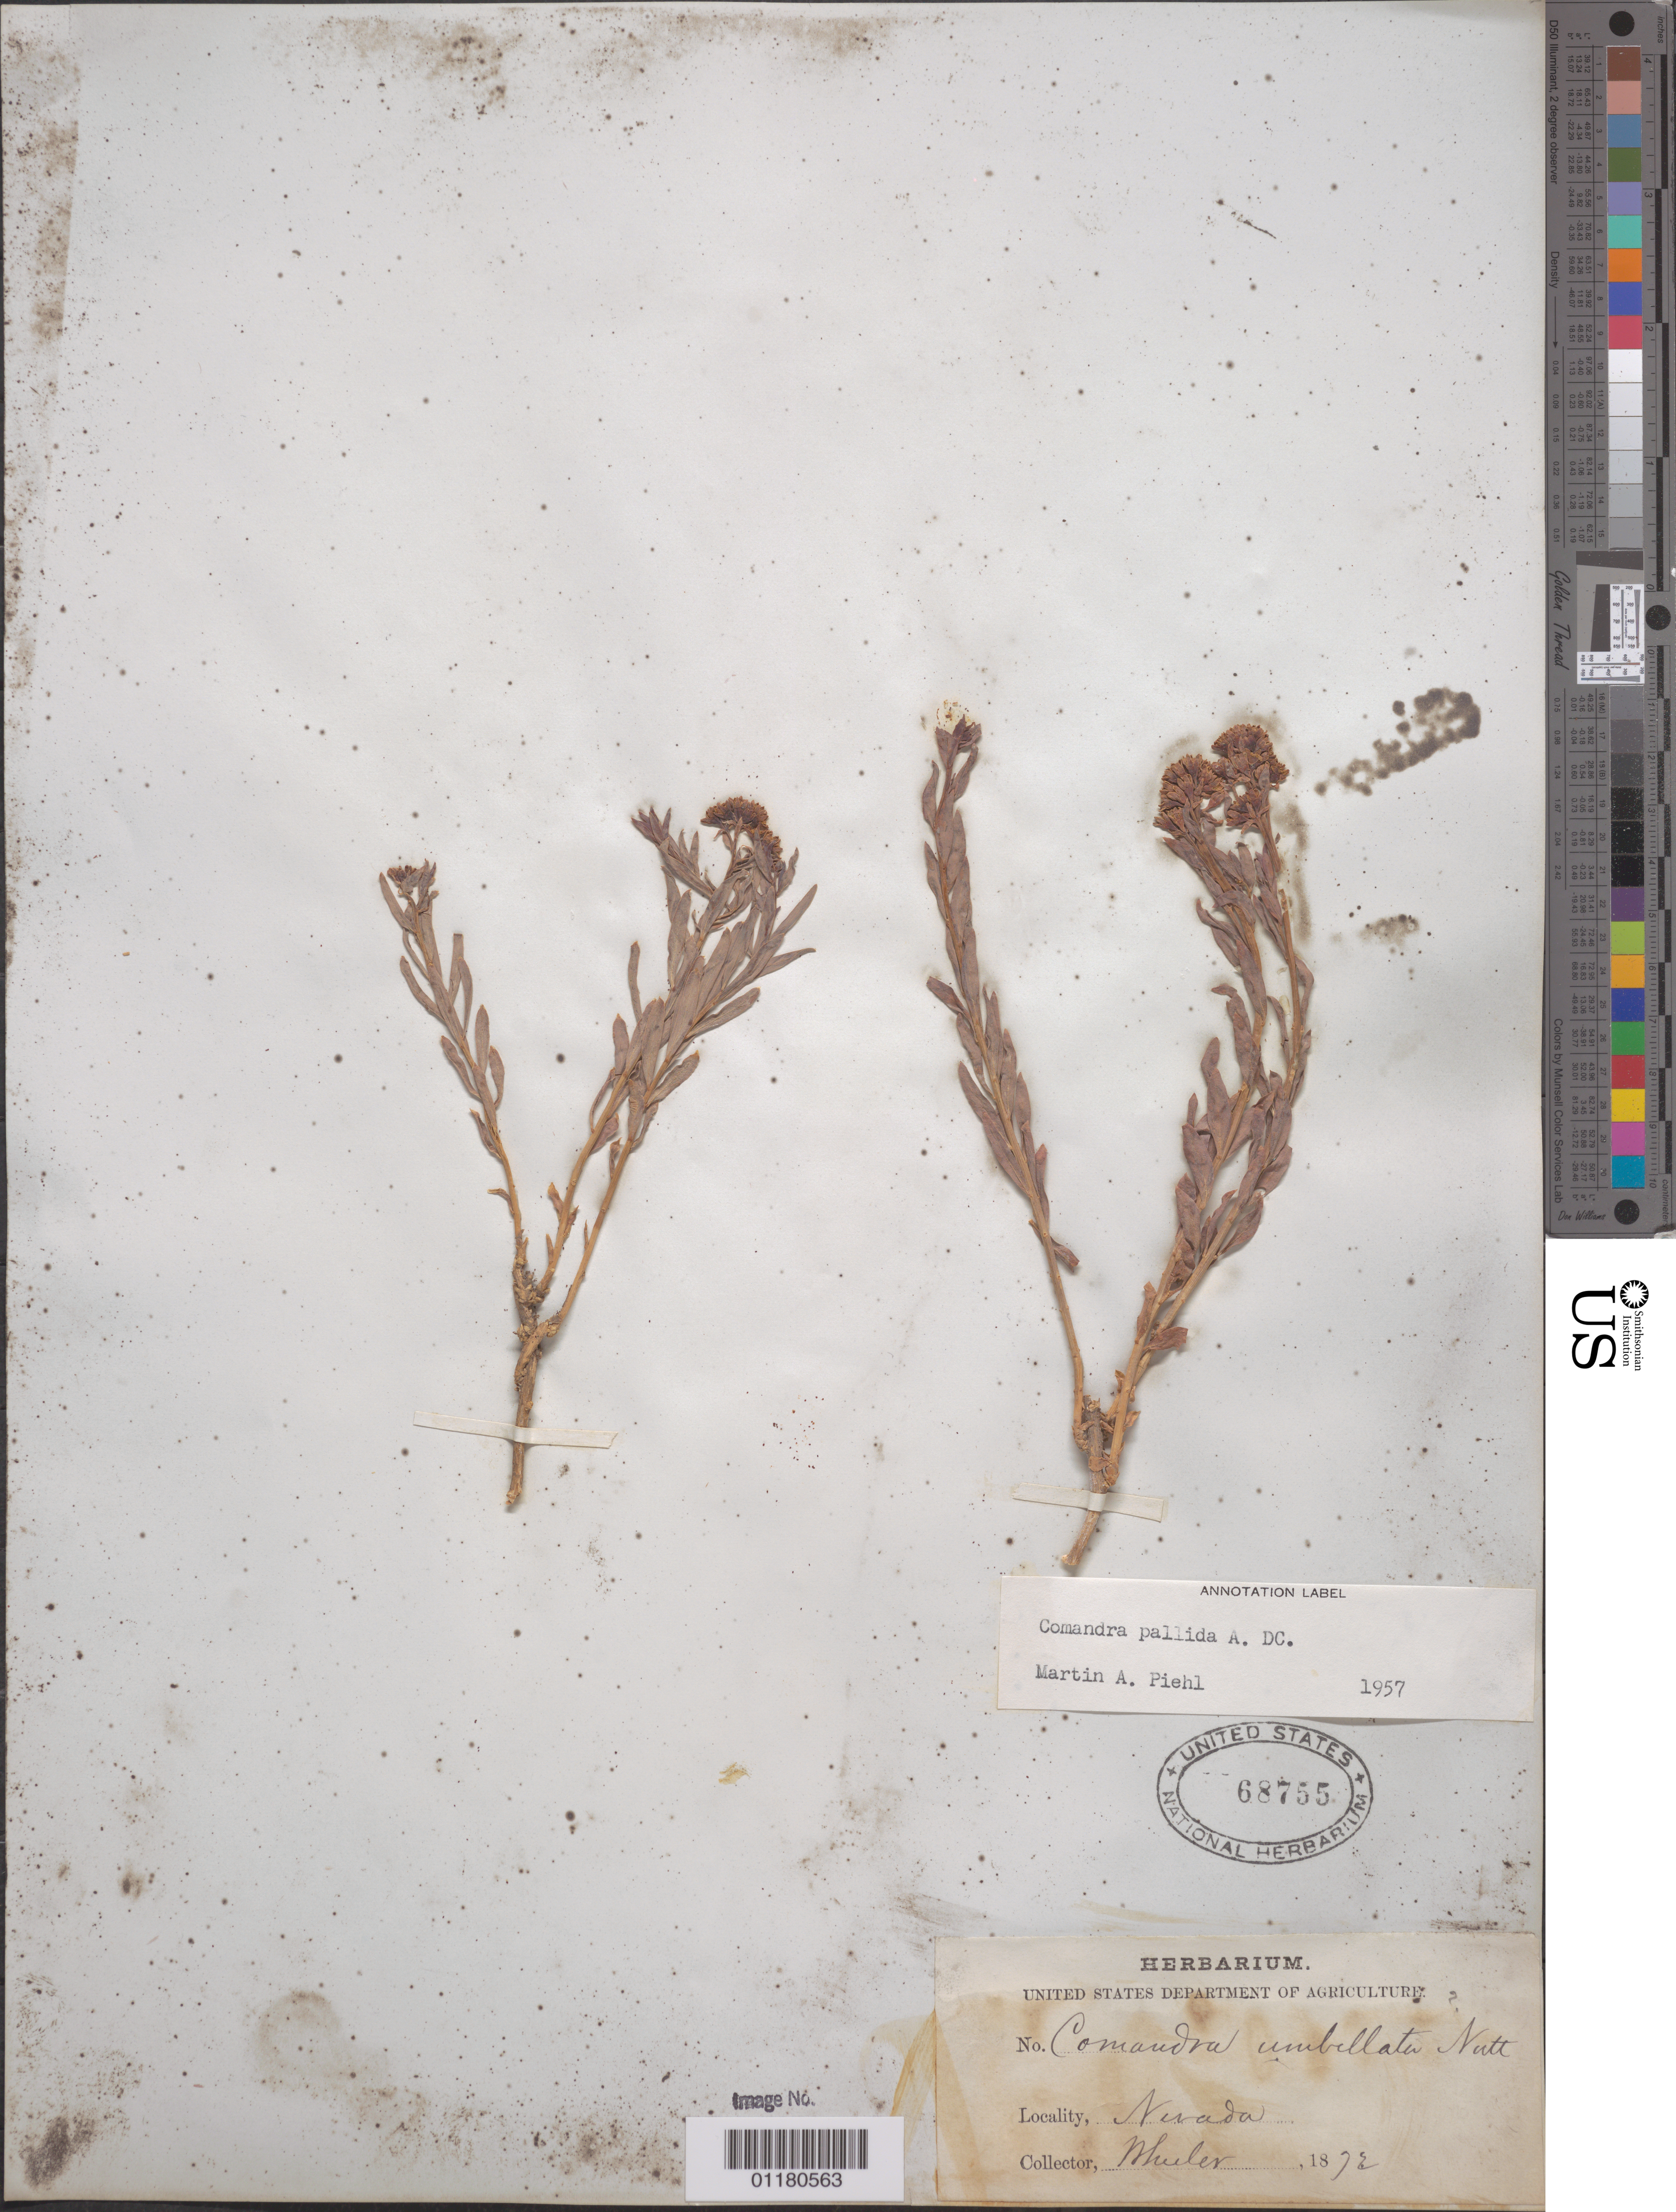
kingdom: Plantae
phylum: Tracheophyta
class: Magnoliopsida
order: Santalales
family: Comandraceae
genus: Comandra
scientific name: Comandra pallida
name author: A. DC.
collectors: -- Wheeler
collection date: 1872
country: United States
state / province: Nevada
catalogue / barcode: US 68755